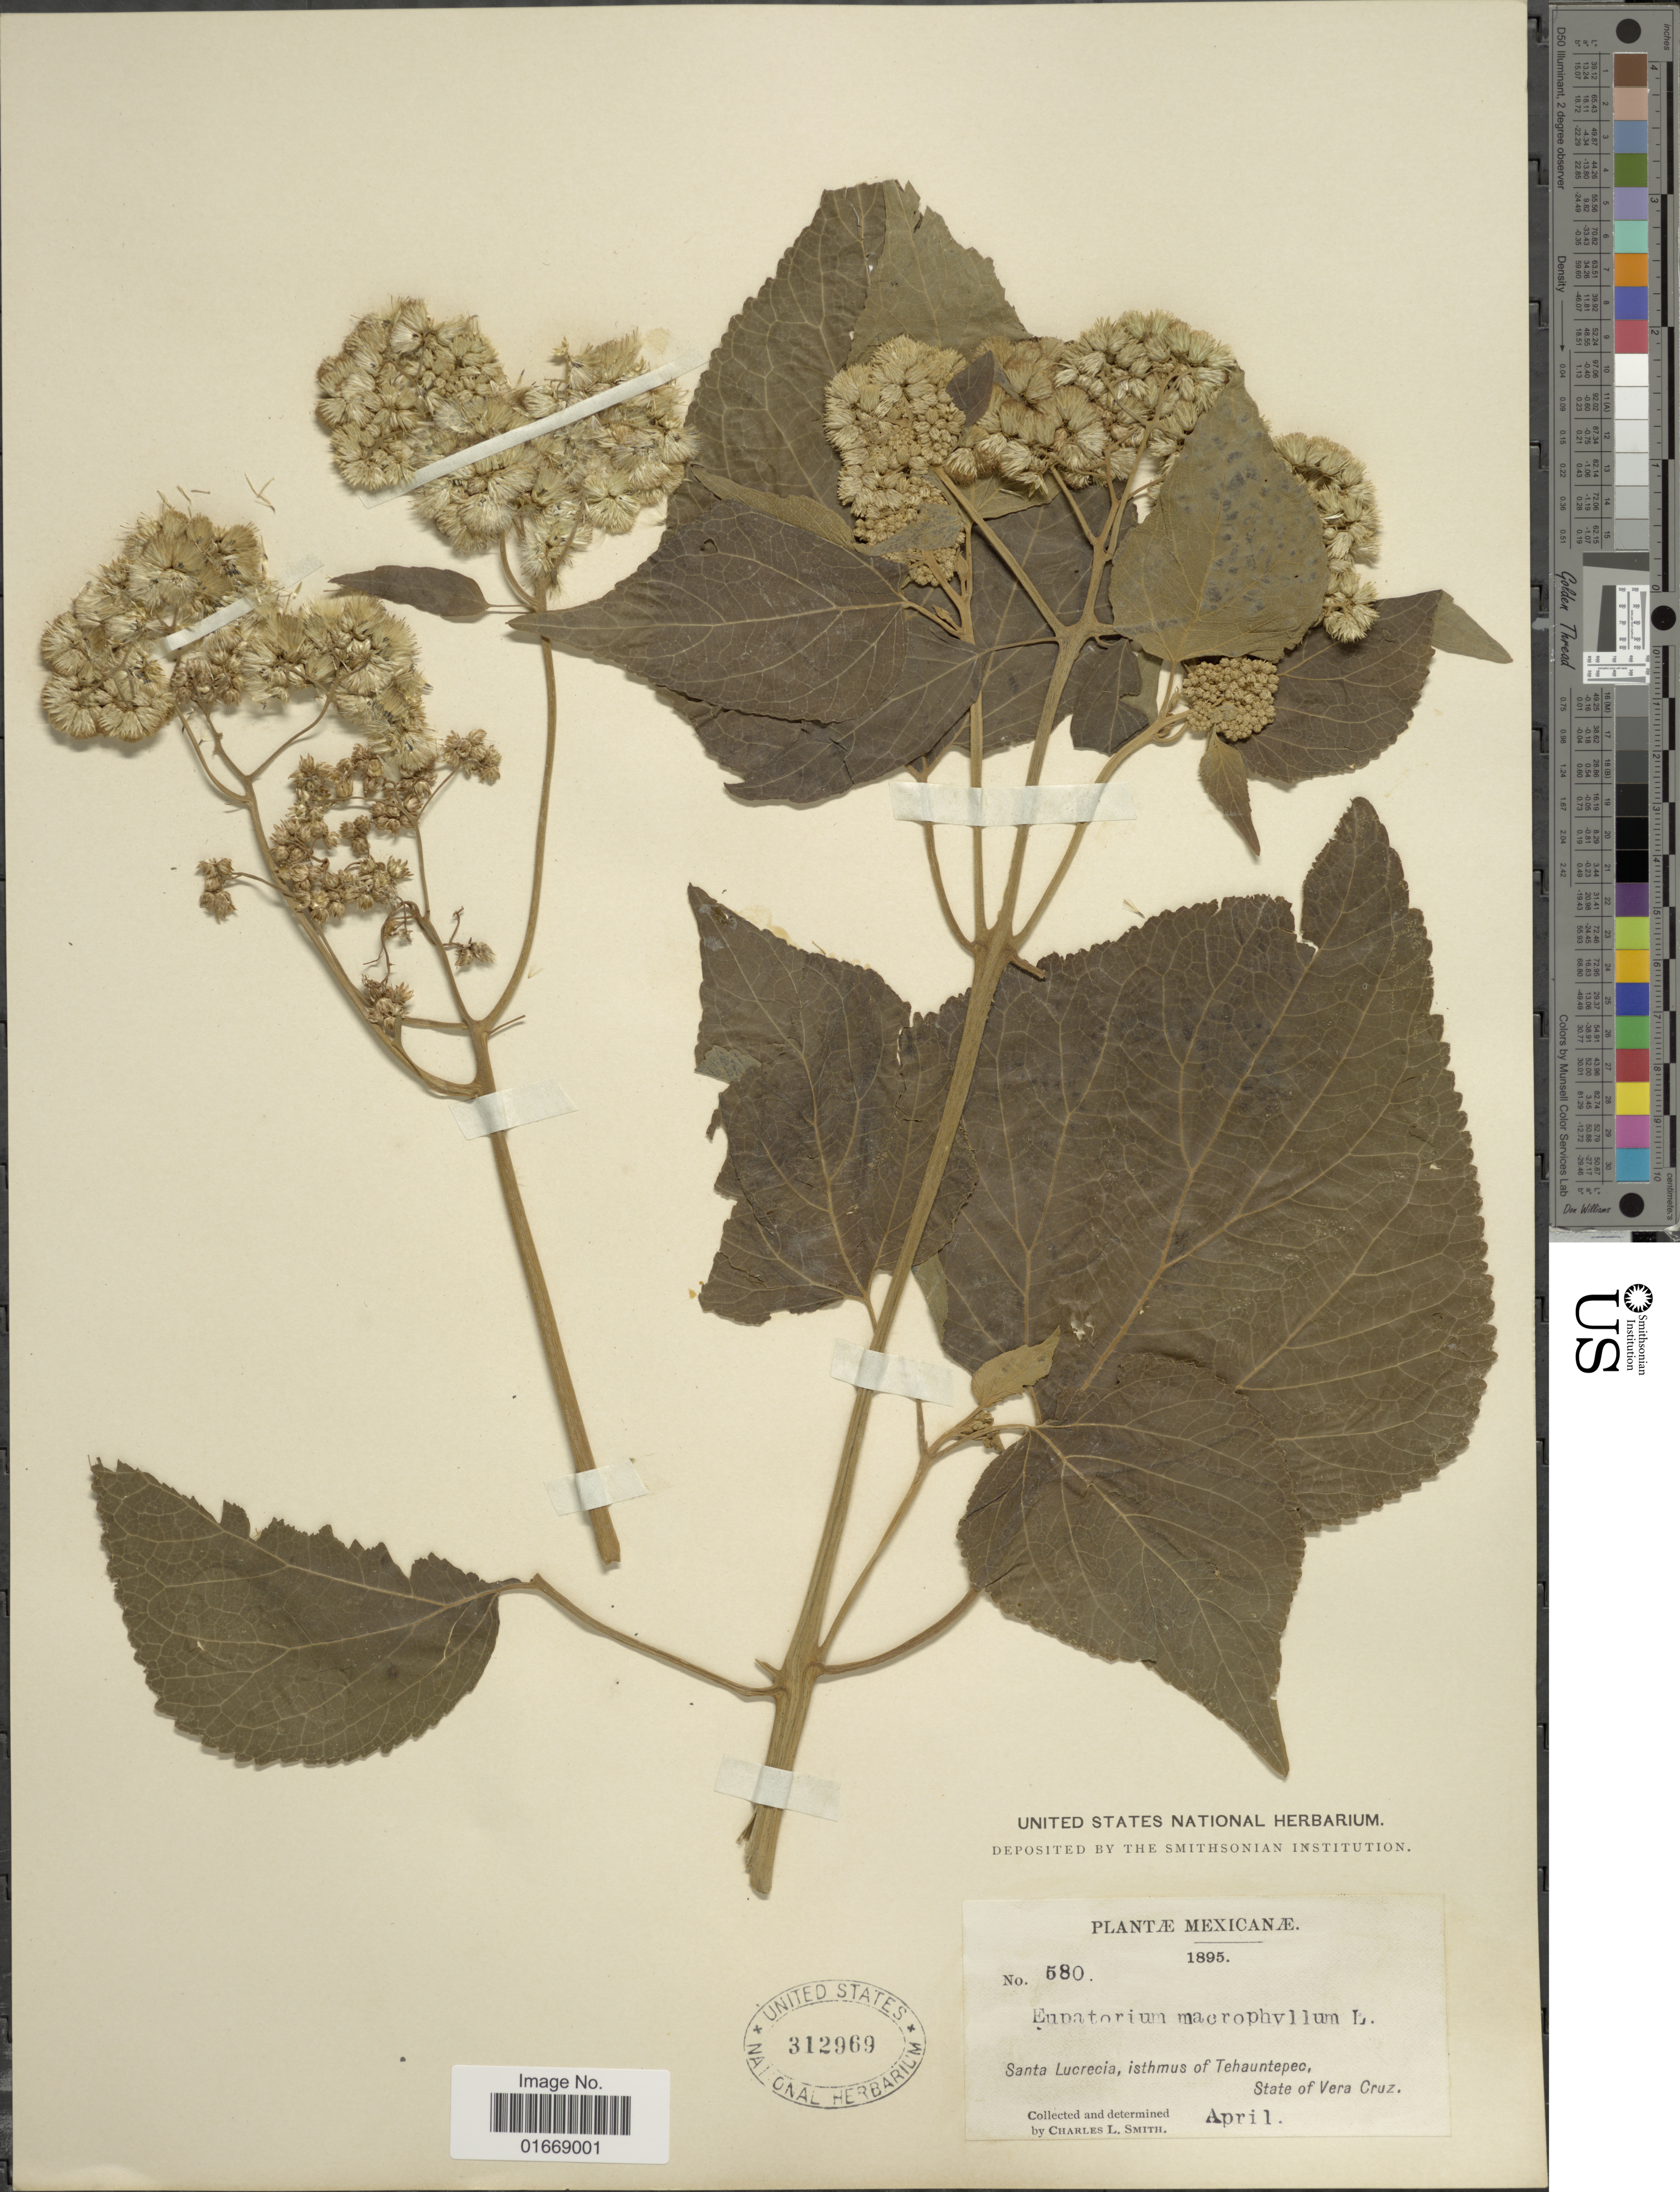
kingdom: Plantae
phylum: Tracheophyta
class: Magnoliopsida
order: Asterales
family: Asteraceae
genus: Hebeclinium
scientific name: Hebeclinium macrophyllum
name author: (L.) DC.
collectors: C. L. Smith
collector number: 580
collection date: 1895-04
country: Mexico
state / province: Veracruz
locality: Mexicanae, Santa Lucrecia, isthmus of Tehauntepec, State of Vera Cruz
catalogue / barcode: US 312969